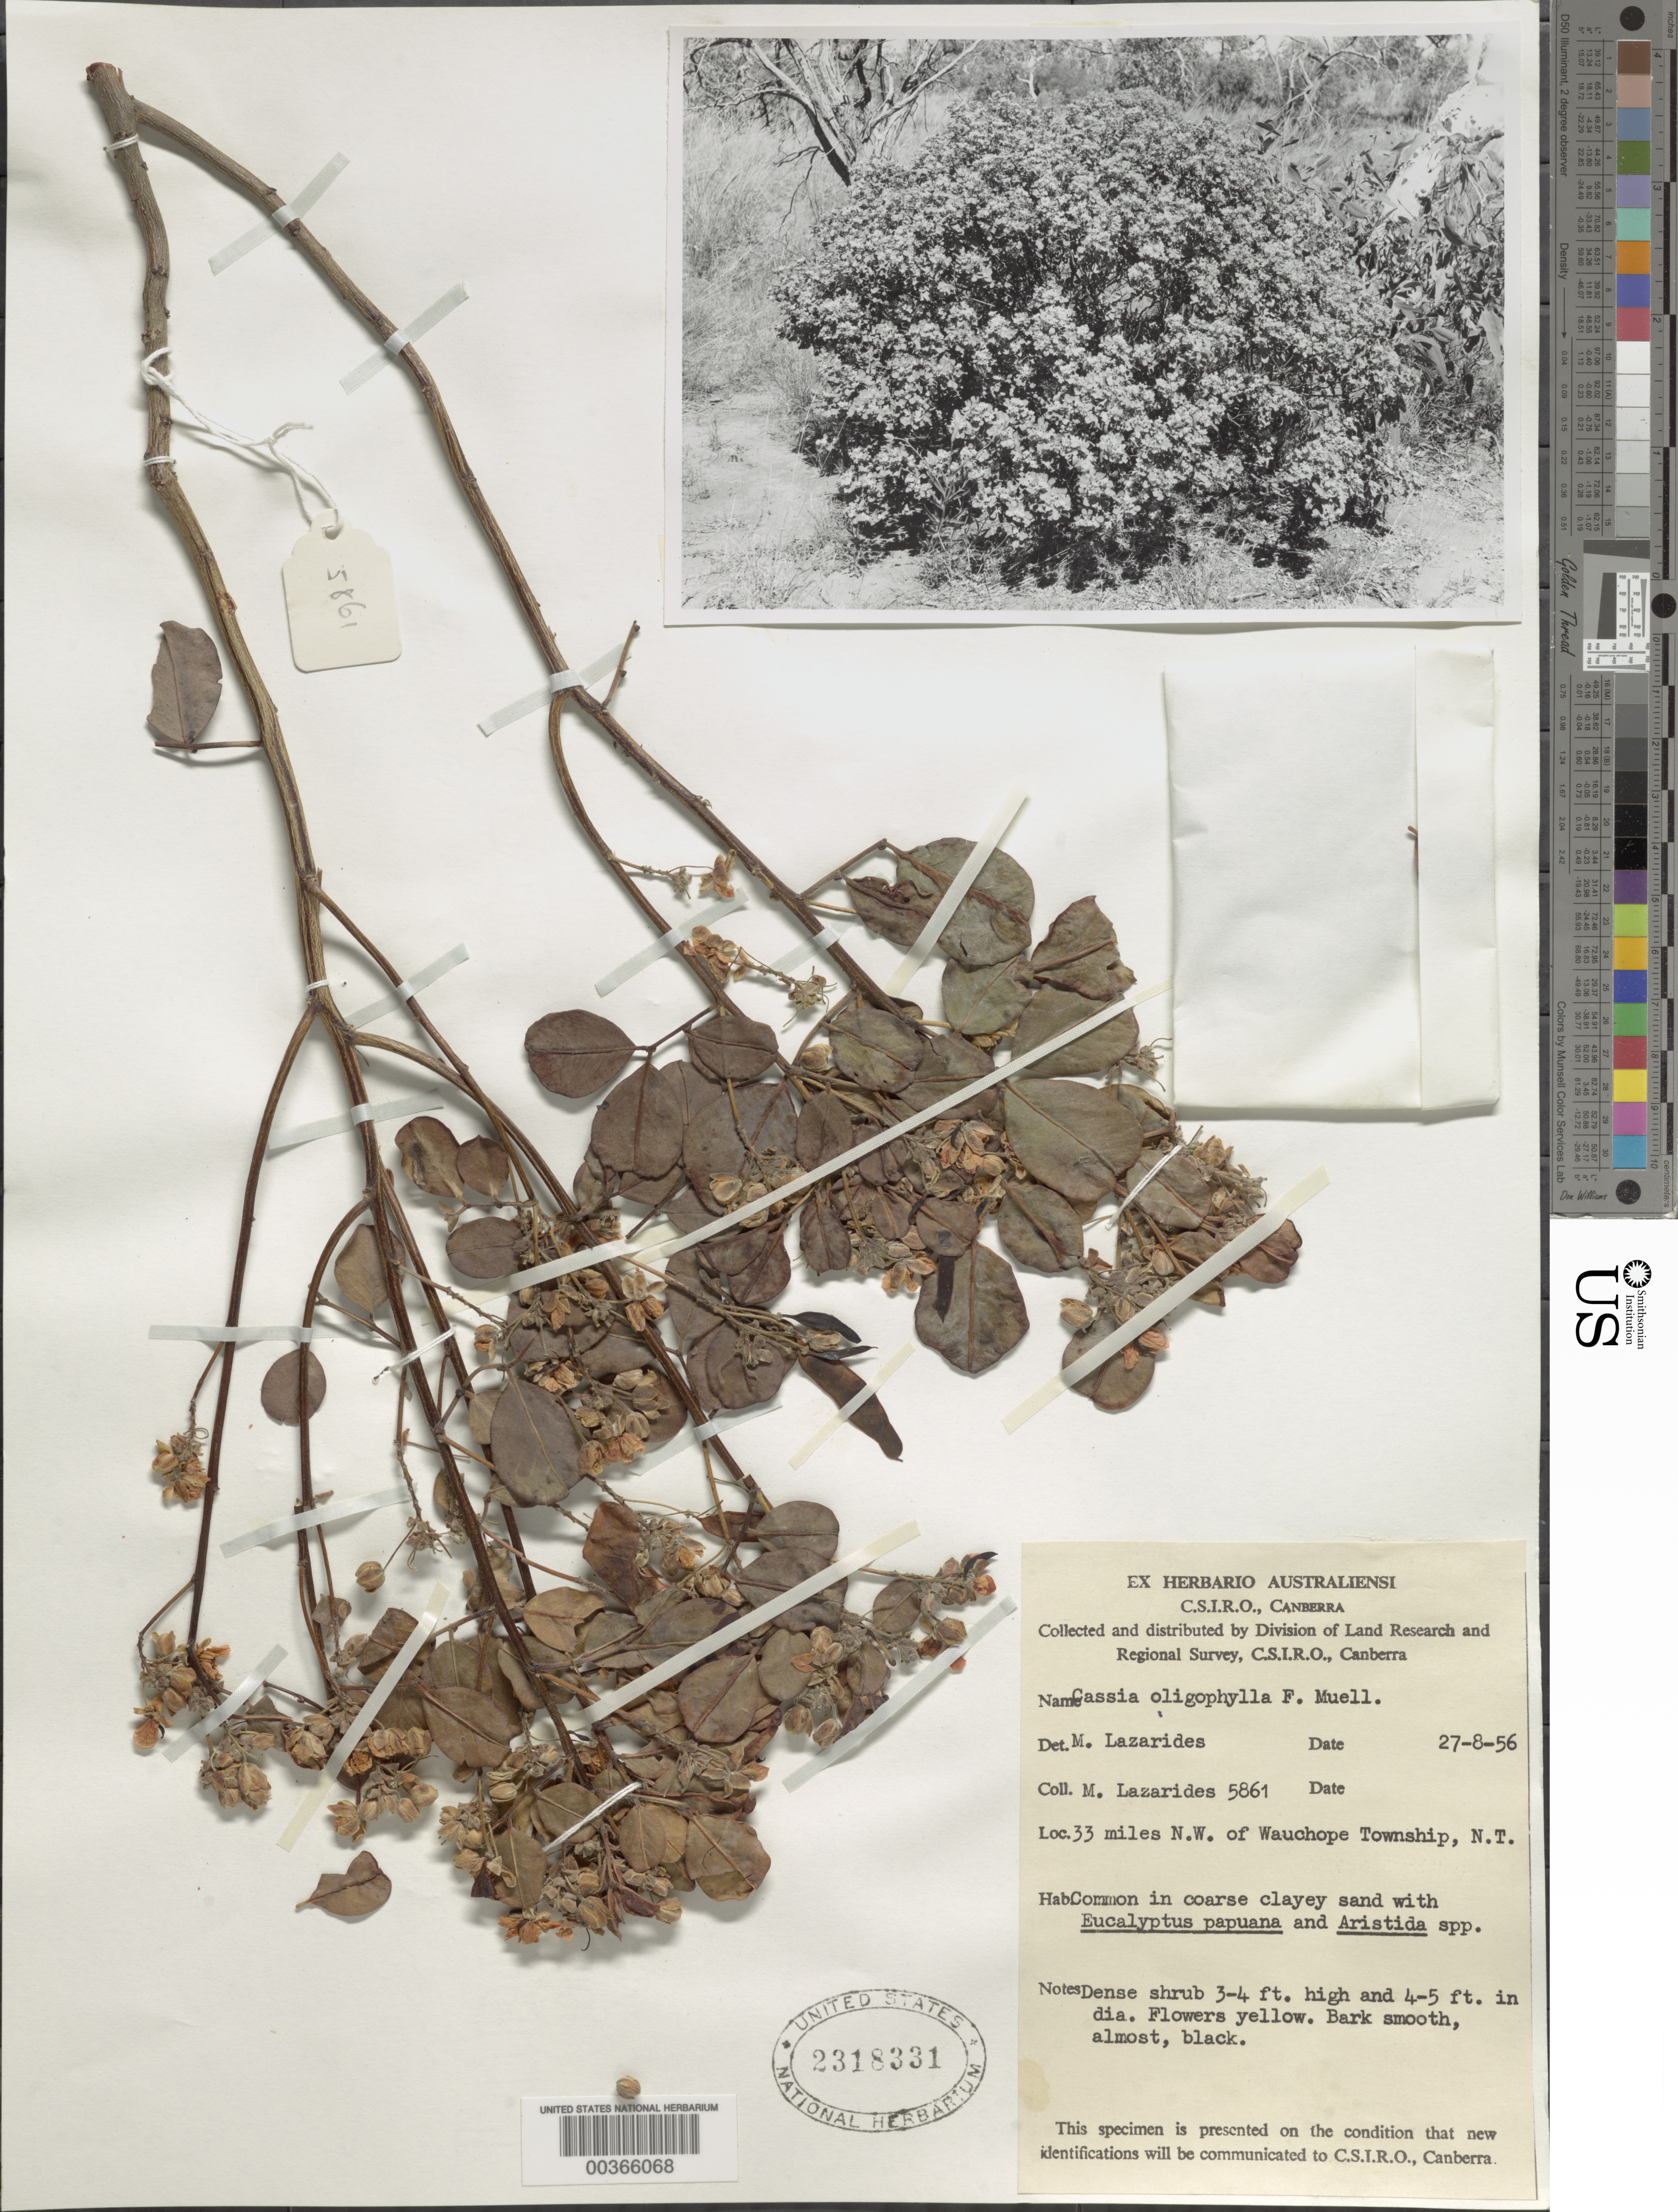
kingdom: Plantae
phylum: Tracheophyta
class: Magnoliopsida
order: Fabales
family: Fabaceae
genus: Senna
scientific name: Senna artemisioides subsp. oligophylla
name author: (F. Muell.) Randell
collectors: M. Lazarides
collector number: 5861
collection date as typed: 27 Aug 1956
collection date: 1956-08-27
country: Australia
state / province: Northern Territory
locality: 33 mi nw of wauchoe township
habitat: In coarse clayey sand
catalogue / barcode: US 2318331